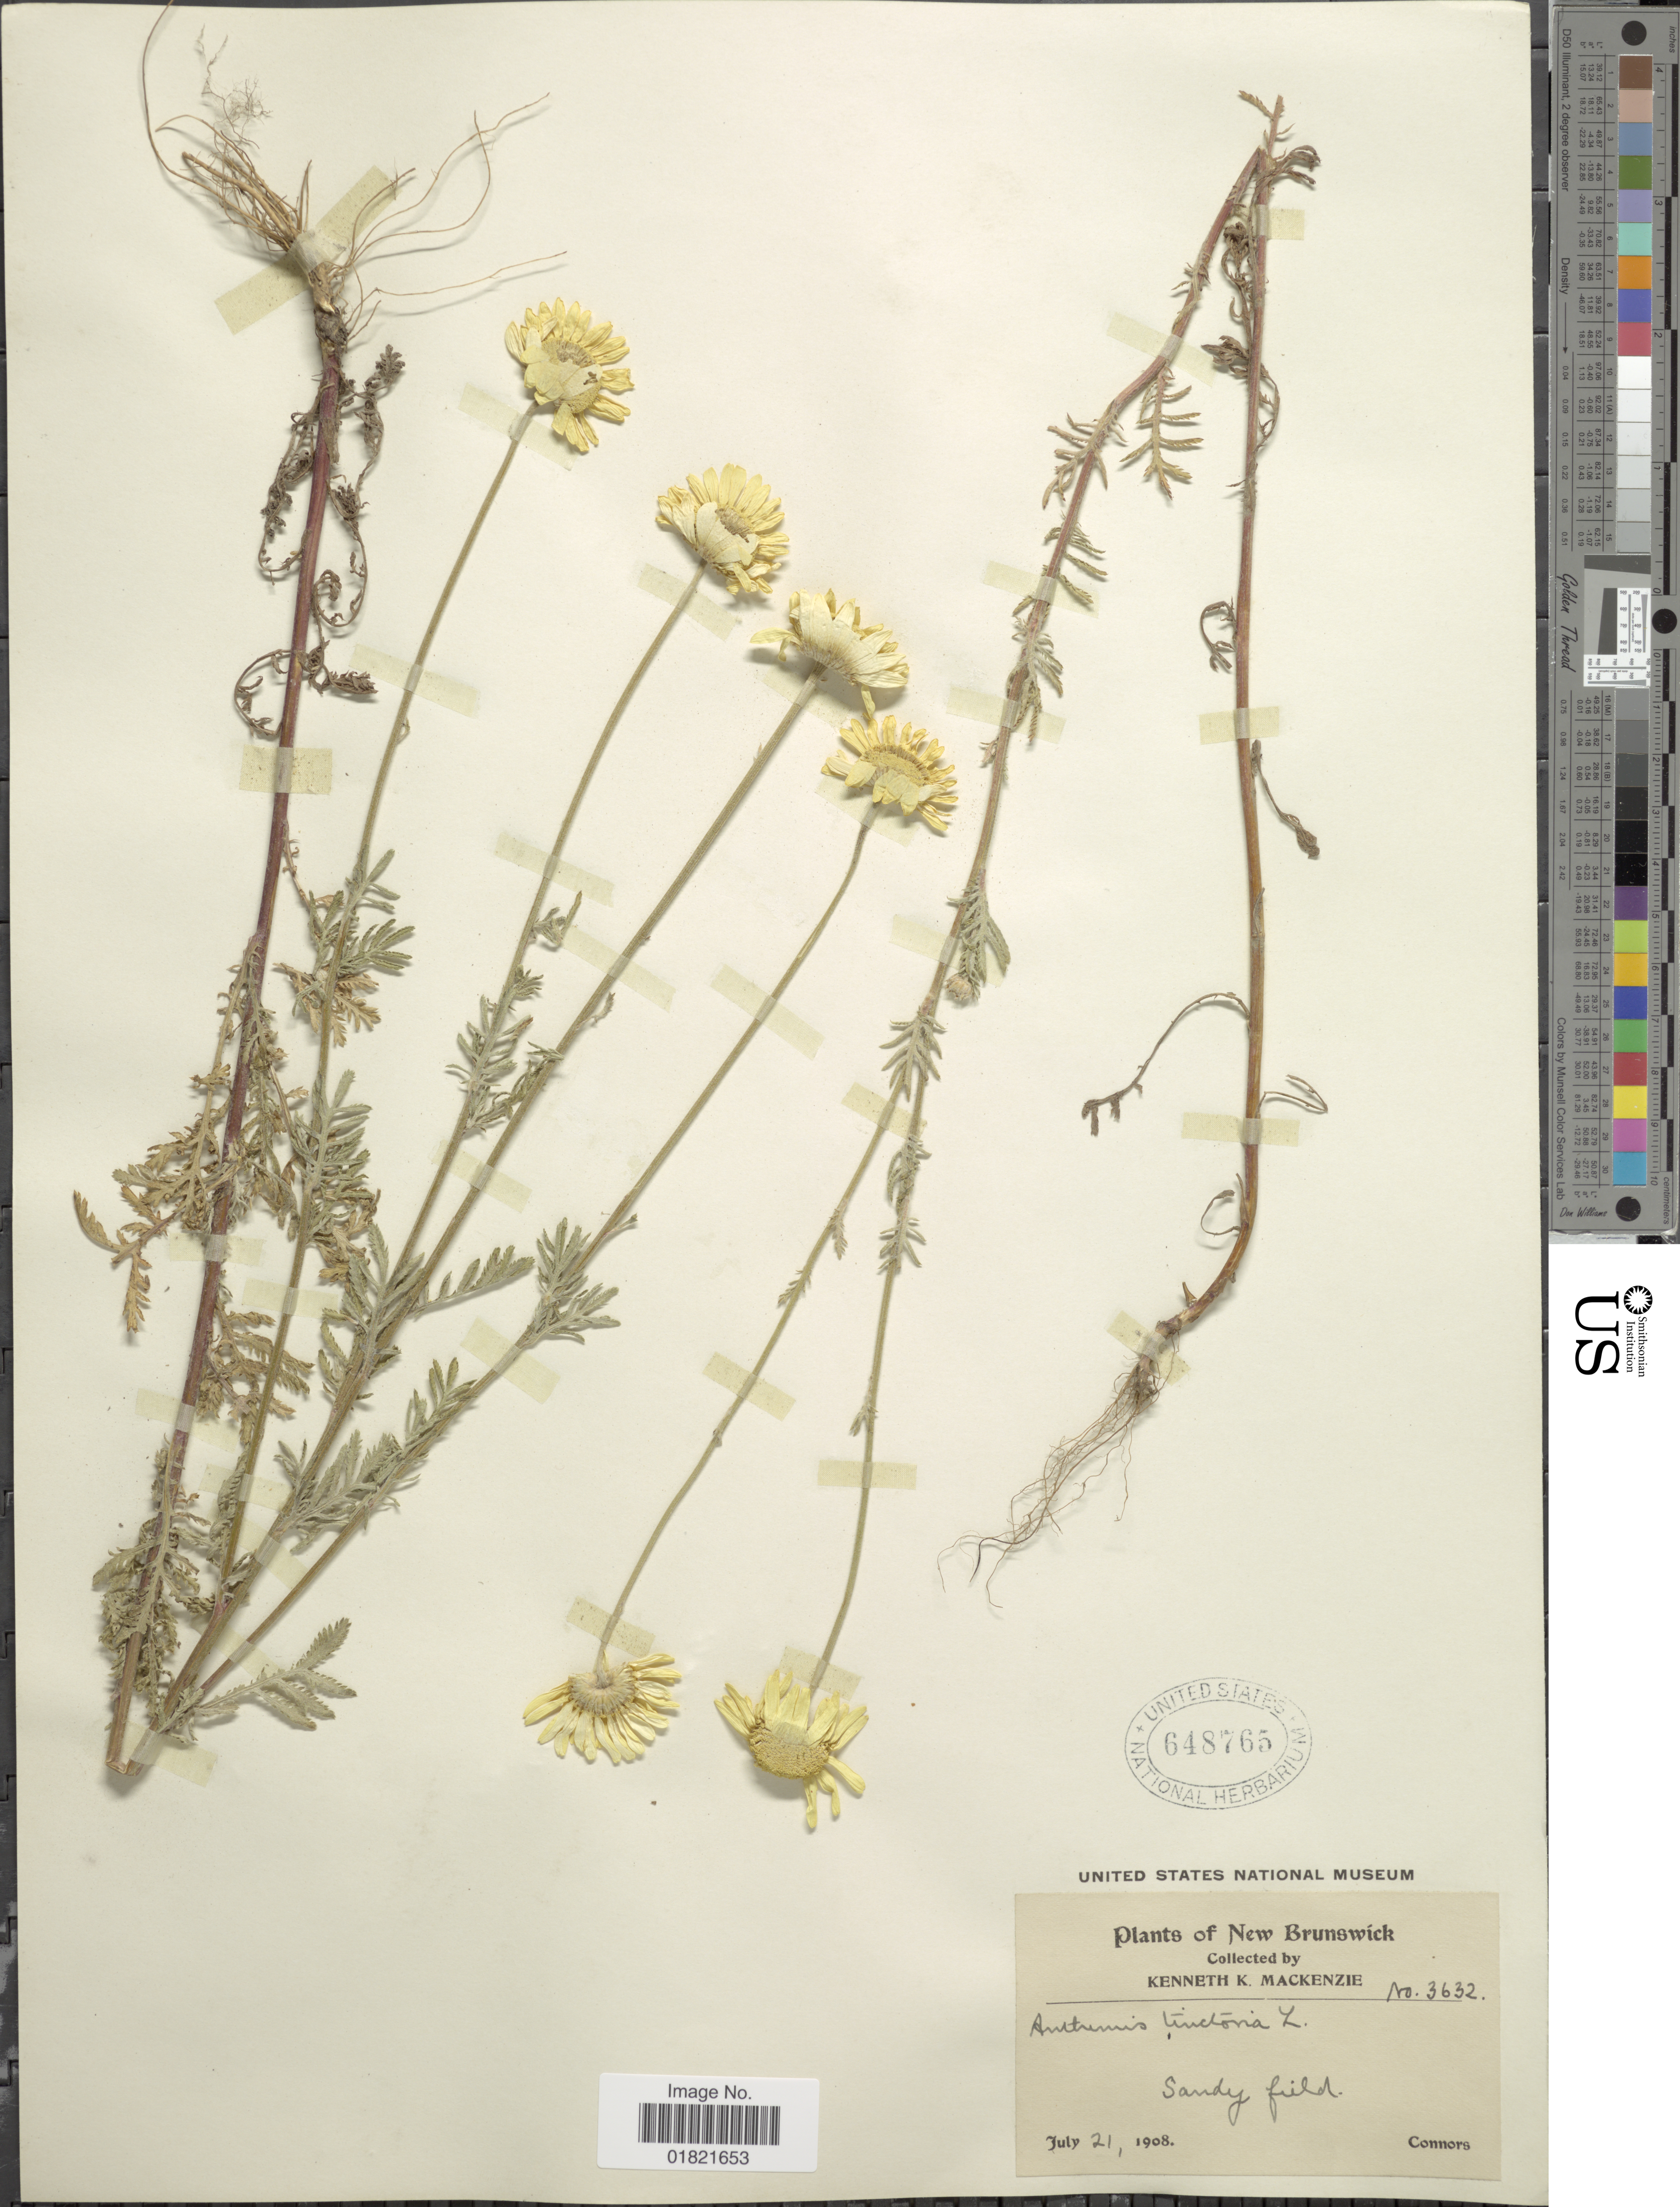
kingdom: Plantae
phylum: Tracheophyta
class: Magnoliopsida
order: Asterales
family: Asteraceae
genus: Anthemis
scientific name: Anthemis tinctoria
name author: L.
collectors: K. K. Mackenzie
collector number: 3632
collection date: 1908-07-21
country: Canada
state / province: New Brunswick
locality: Connors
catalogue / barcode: US 648765